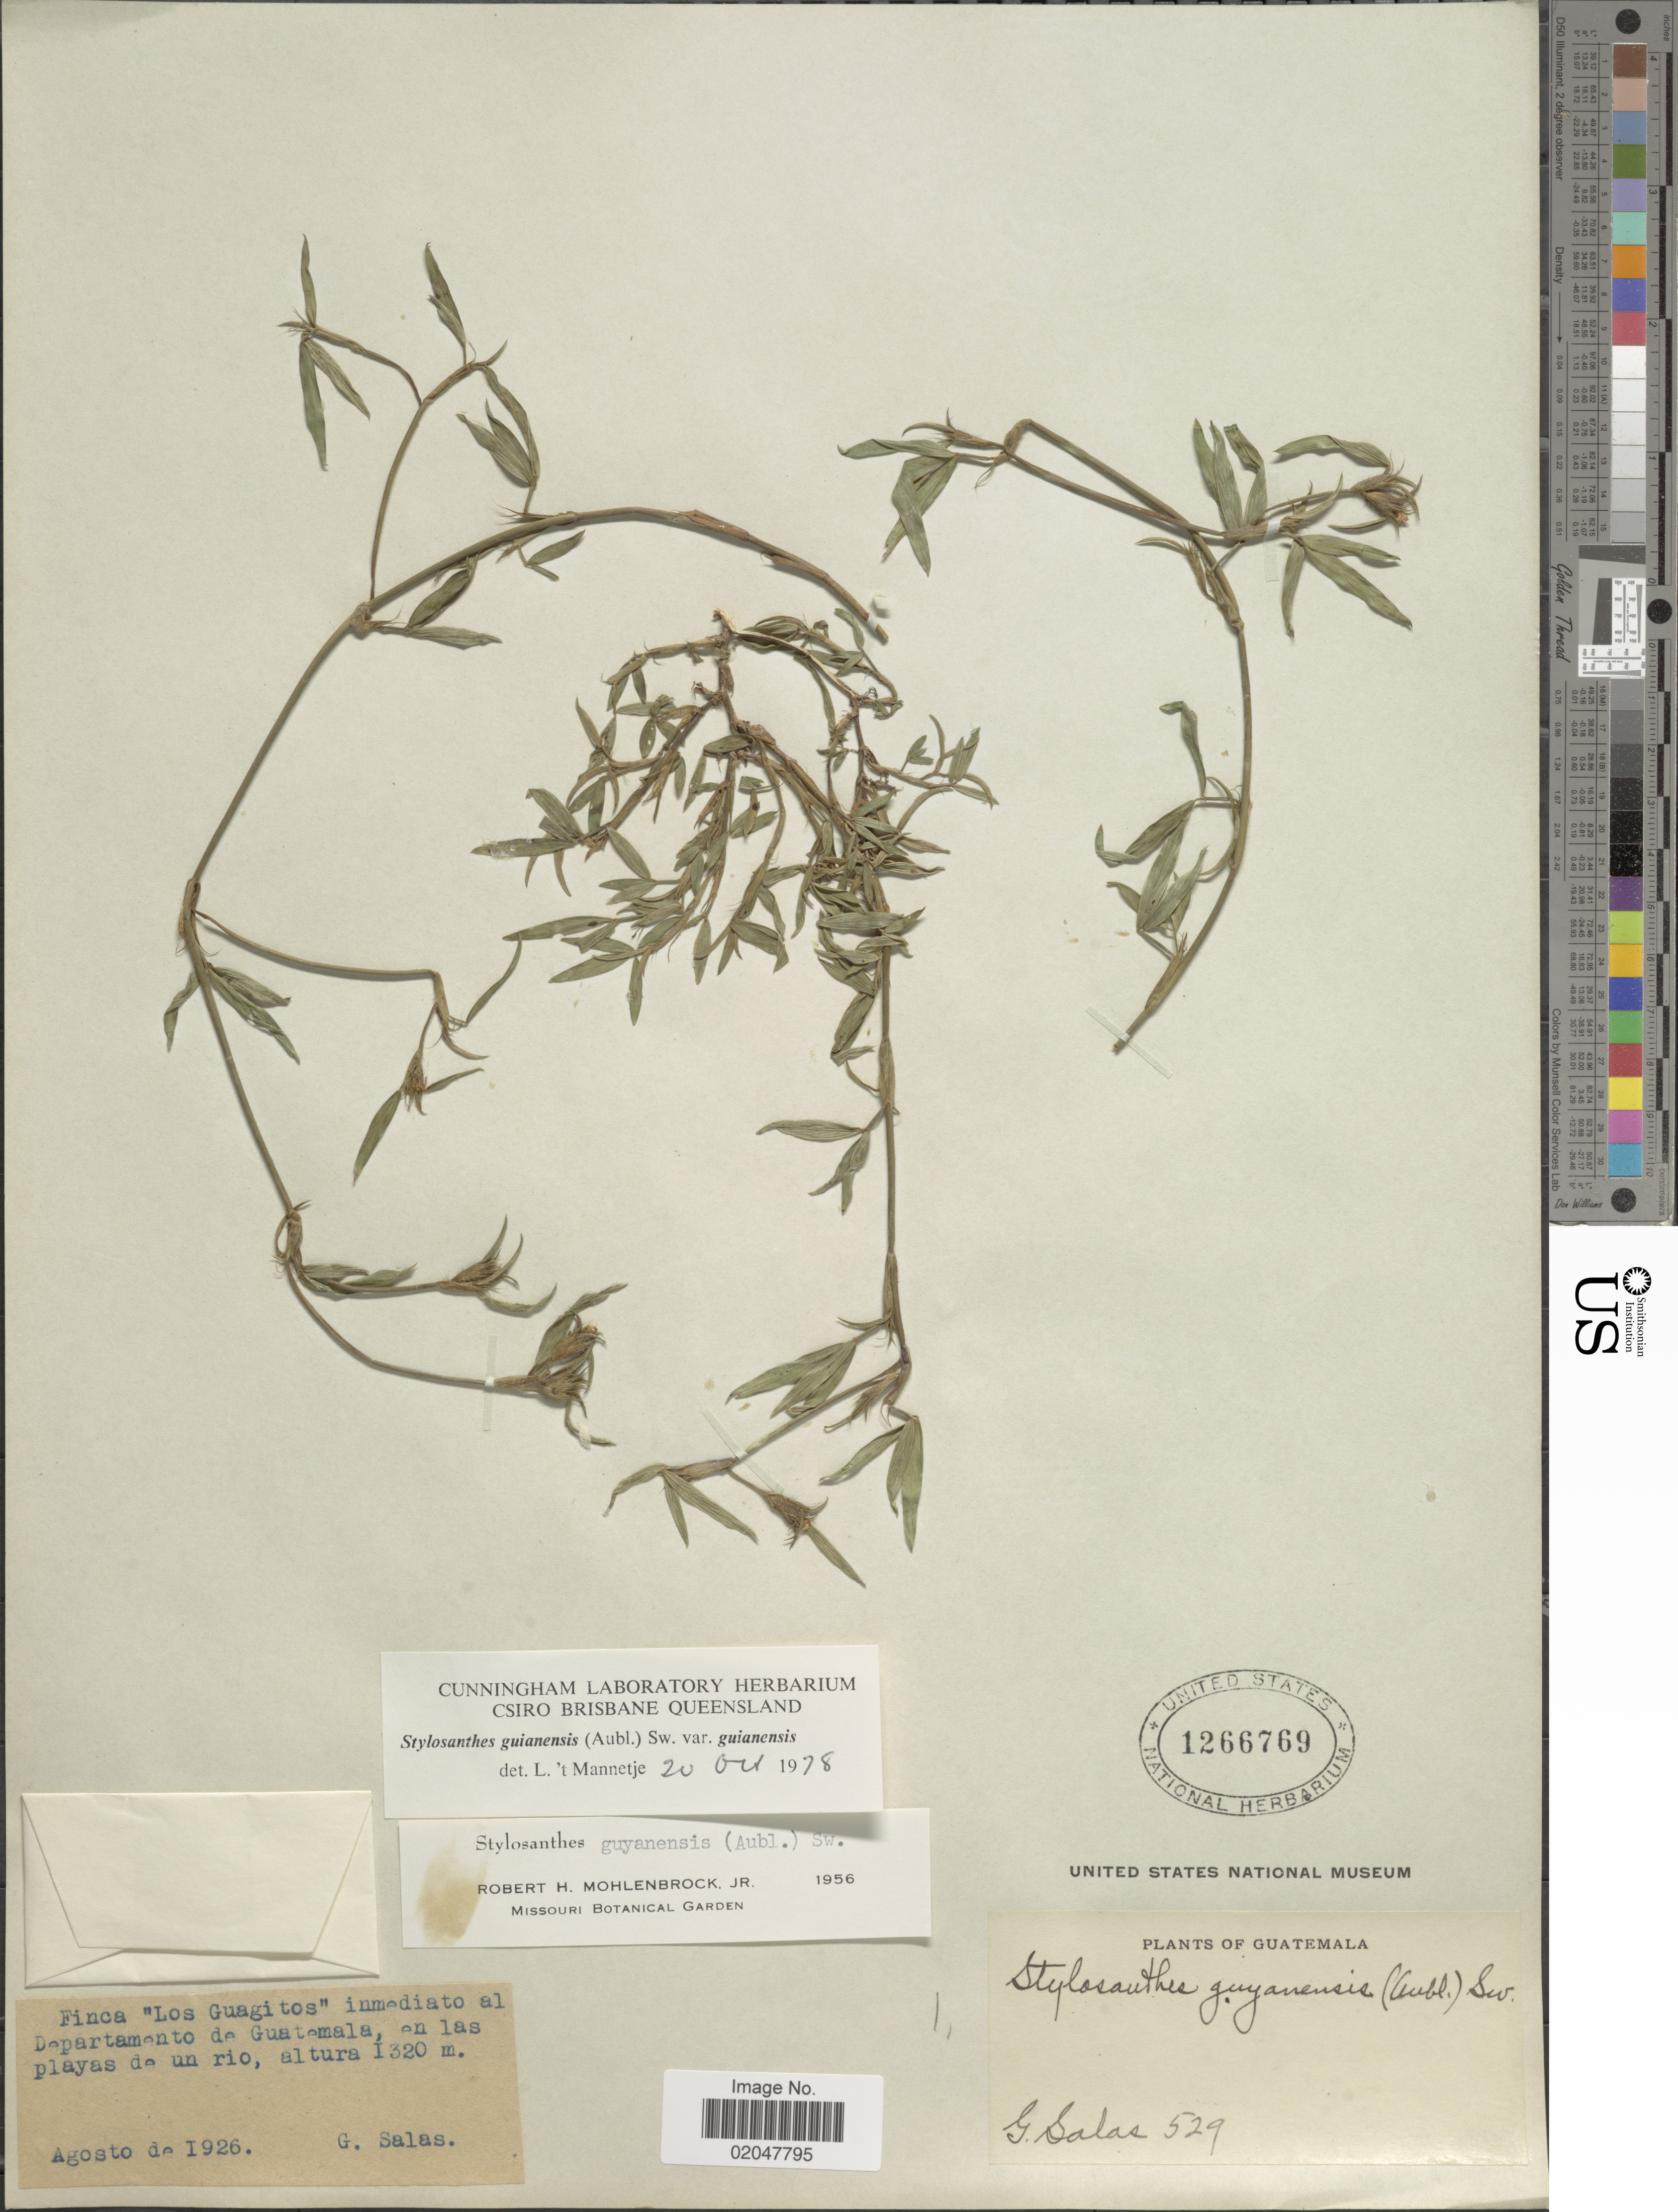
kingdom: Plantae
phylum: Tracheophyta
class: Magnoliopsida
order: Fabales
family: Fabaceae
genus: Stylosanthes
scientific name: Stylosanthes guianensis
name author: (Aubl.) Sw.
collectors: G. Salas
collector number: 529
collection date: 1926-08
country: Guatemala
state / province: Guatemala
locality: Finca "Los Guagitos" imediato al Departamento de Guatemala, en las playas de un rio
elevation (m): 1320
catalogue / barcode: US 1266769